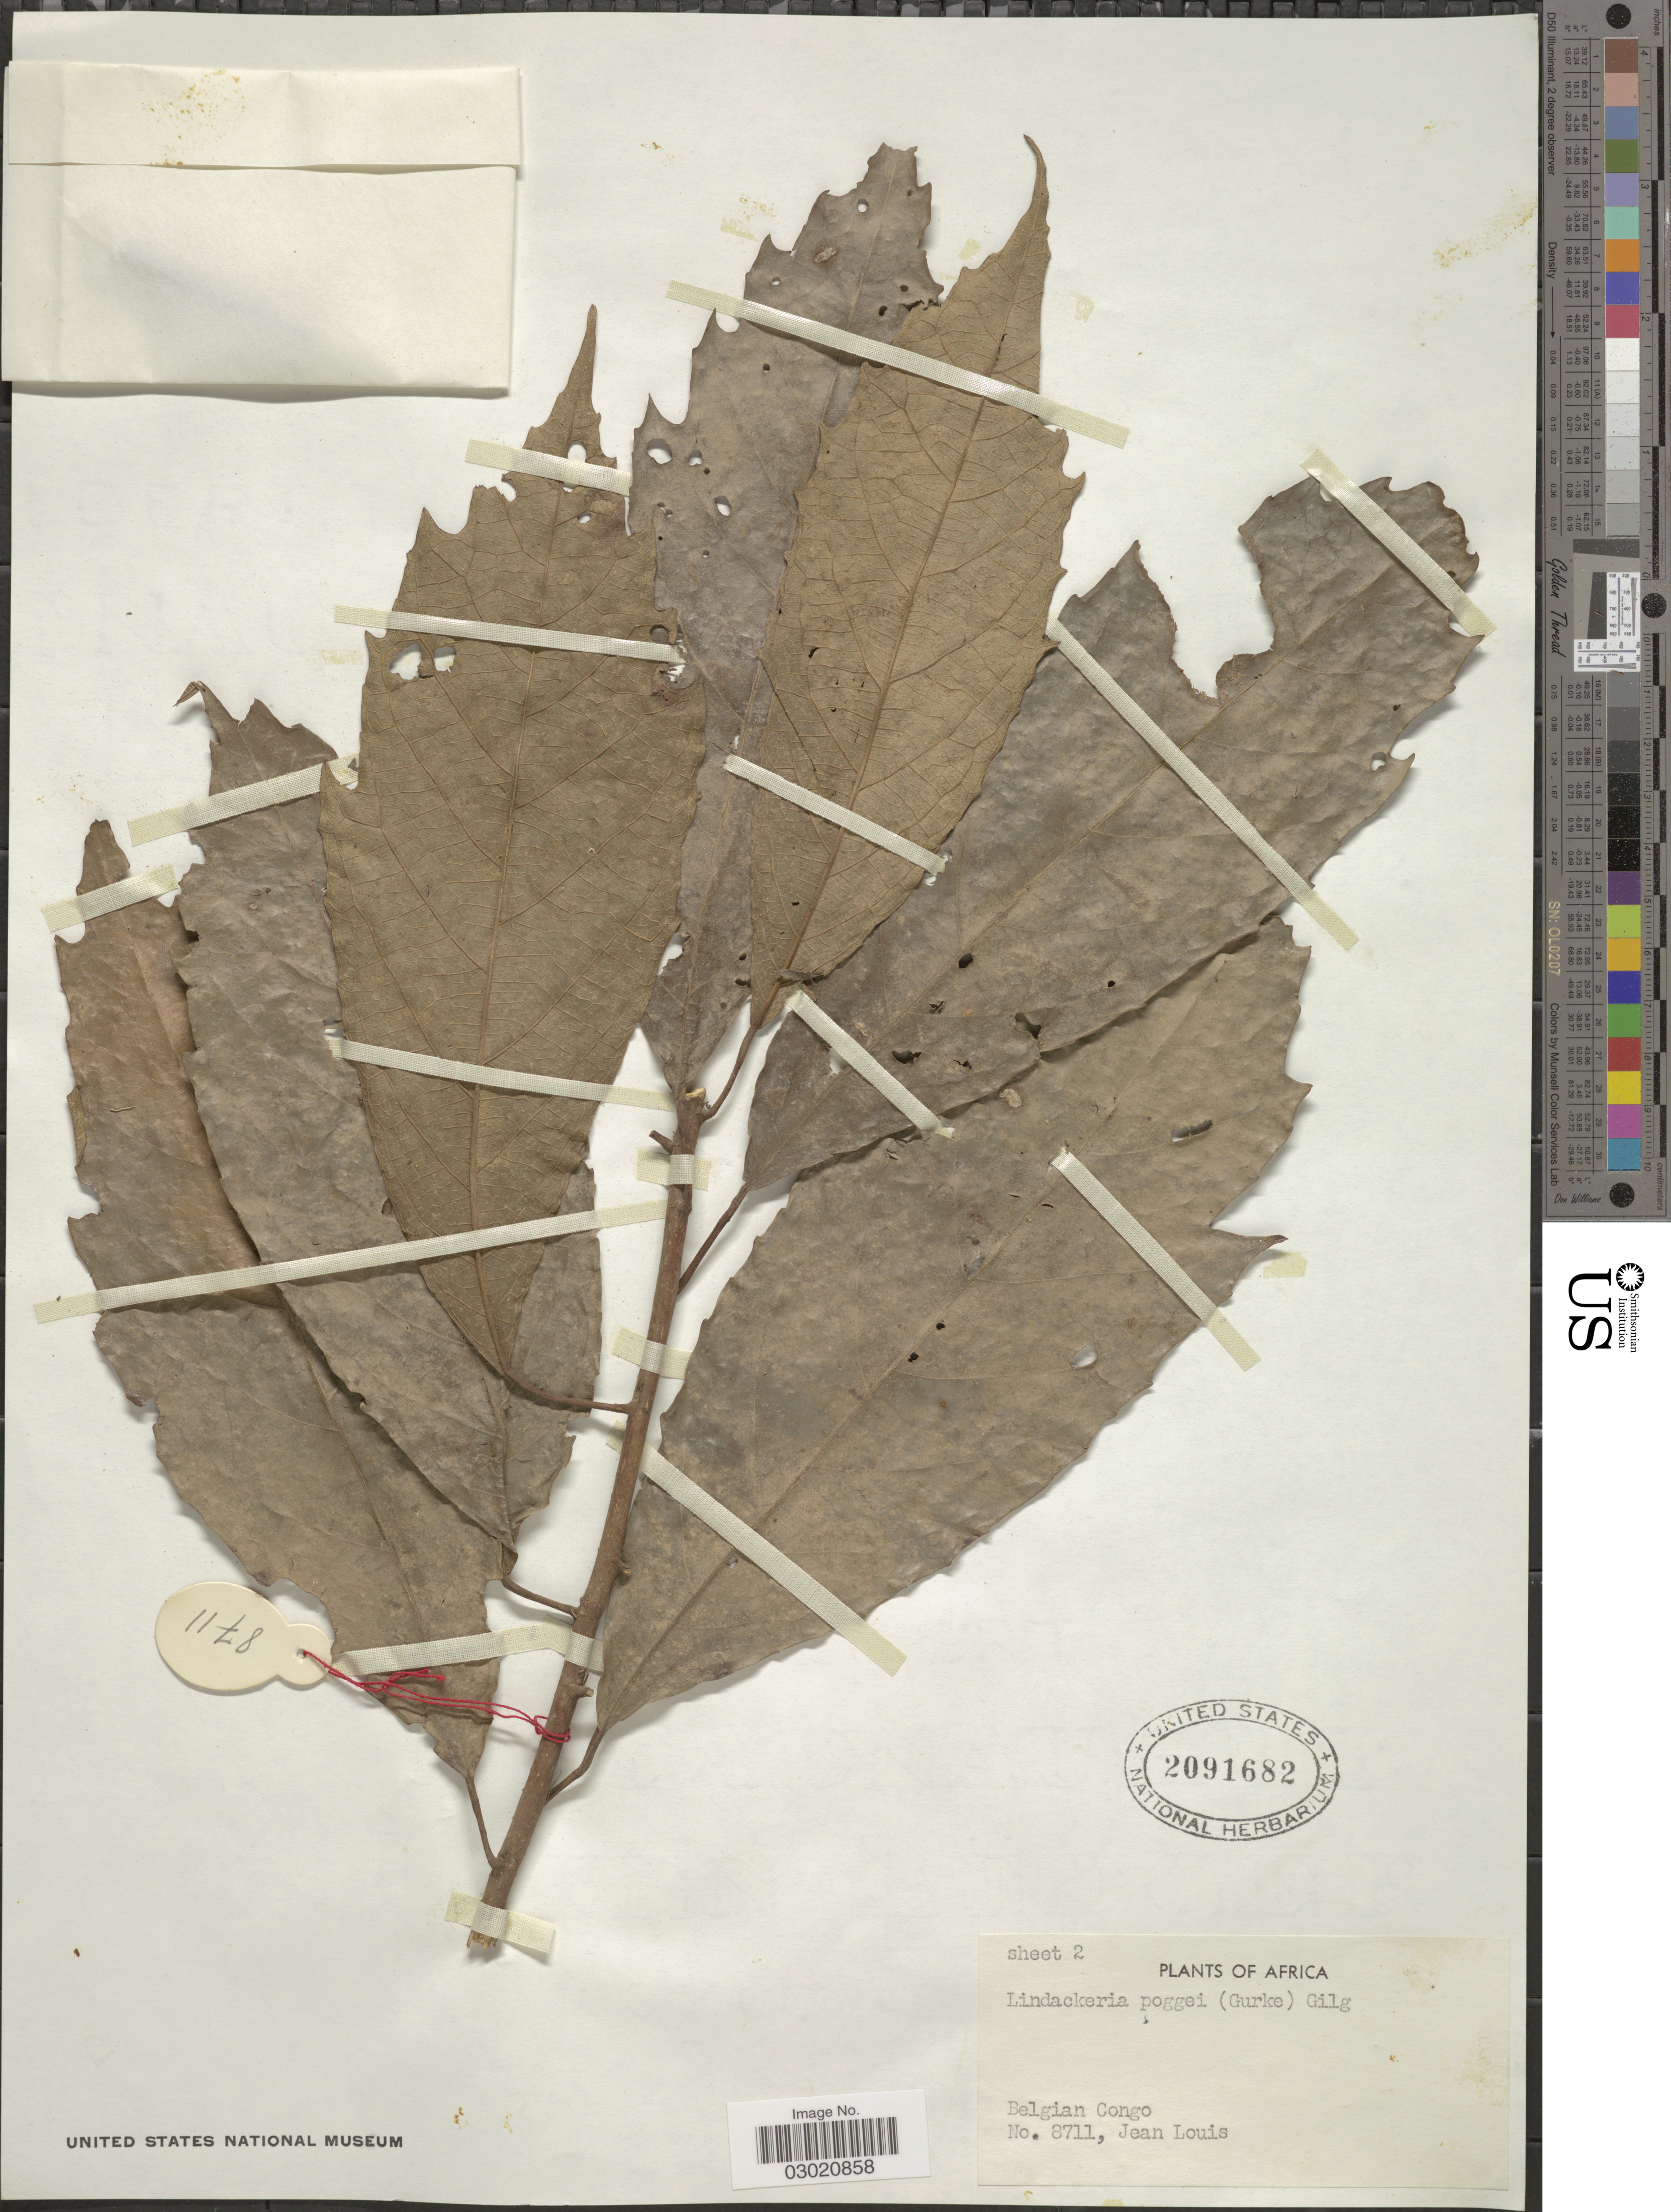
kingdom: Plantae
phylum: Tracheophyta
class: Magnoliopsida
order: Malpighiales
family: Achariaceae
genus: Lindackeria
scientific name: Lindackeria poggei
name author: (Gürke) Gilg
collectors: J. Louis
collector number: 8711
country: Congo, Democratic Republic of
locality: Belgian Congo.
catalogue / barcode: US 2091682